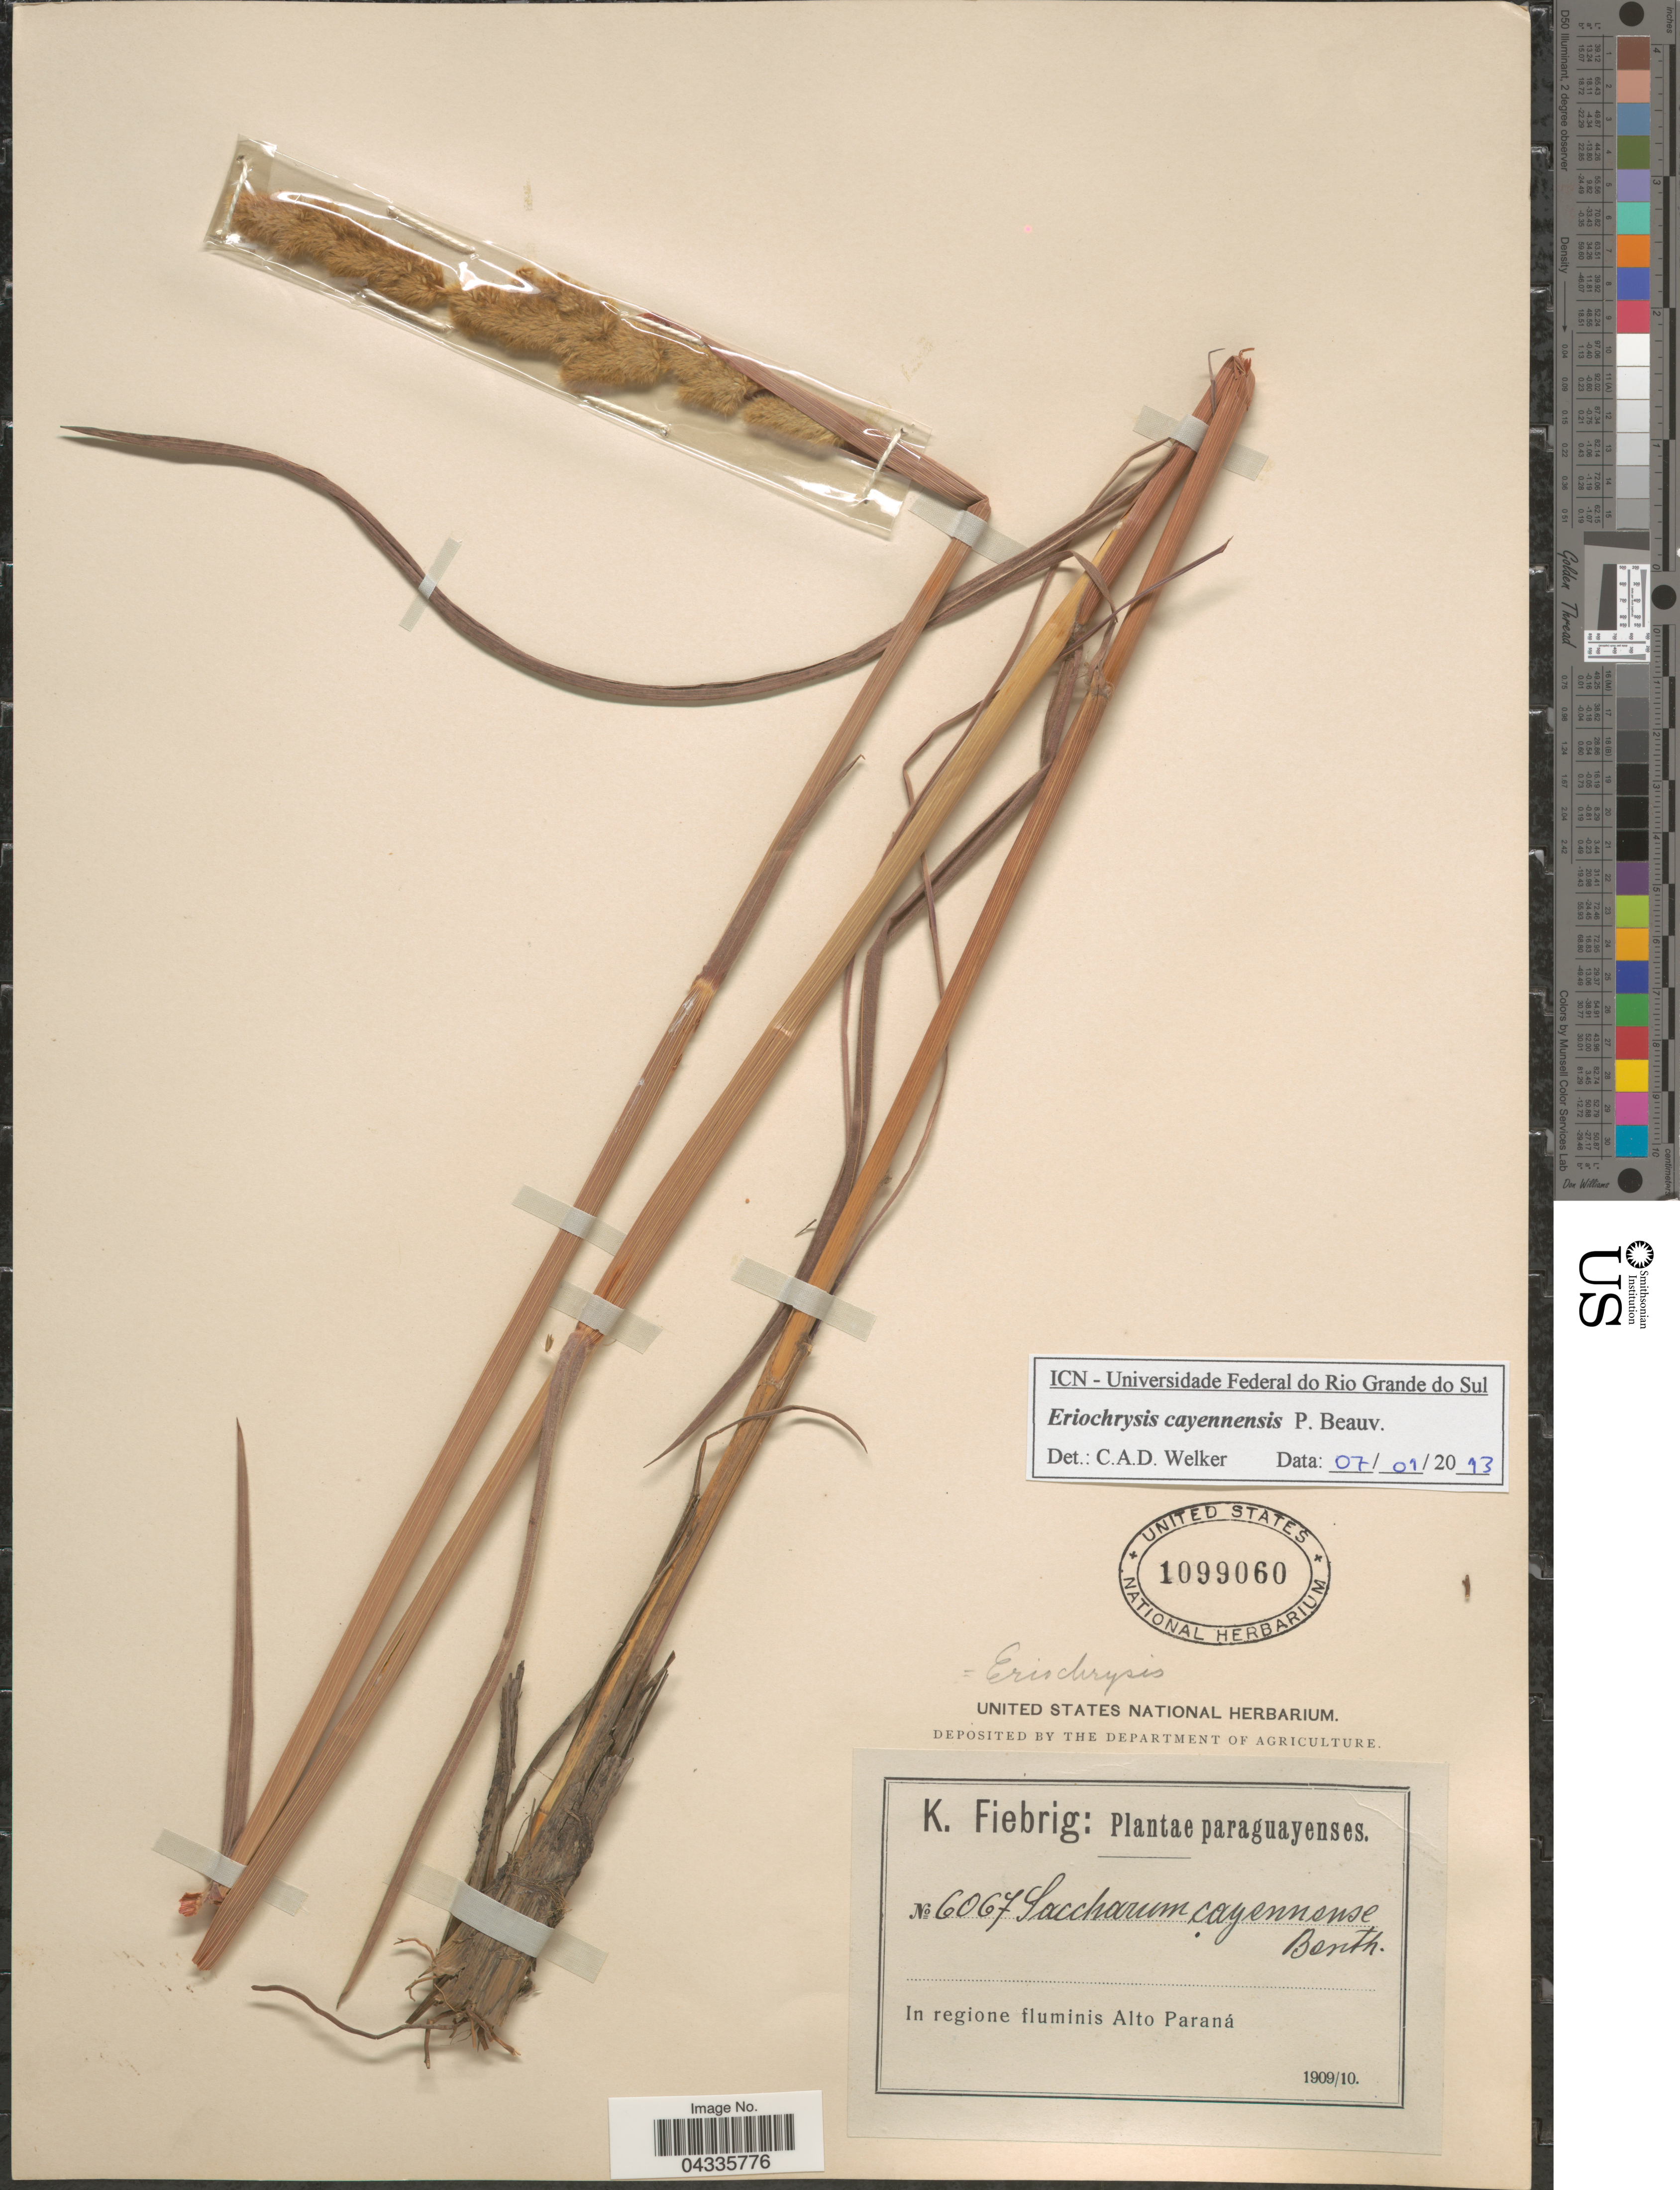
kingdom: Plantae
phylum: Tracheophyta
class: Liliopsida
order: Poales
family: Poaceae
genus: Eriochrysis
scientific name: Eriochrysis cayennensis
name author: P. Beauv.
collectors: K. Fiebrig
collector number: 6067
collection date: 1909/1910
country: Paraguay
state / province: Alto Parana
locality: In regione fluminis Alto Paraná.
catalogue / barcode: US 1099060